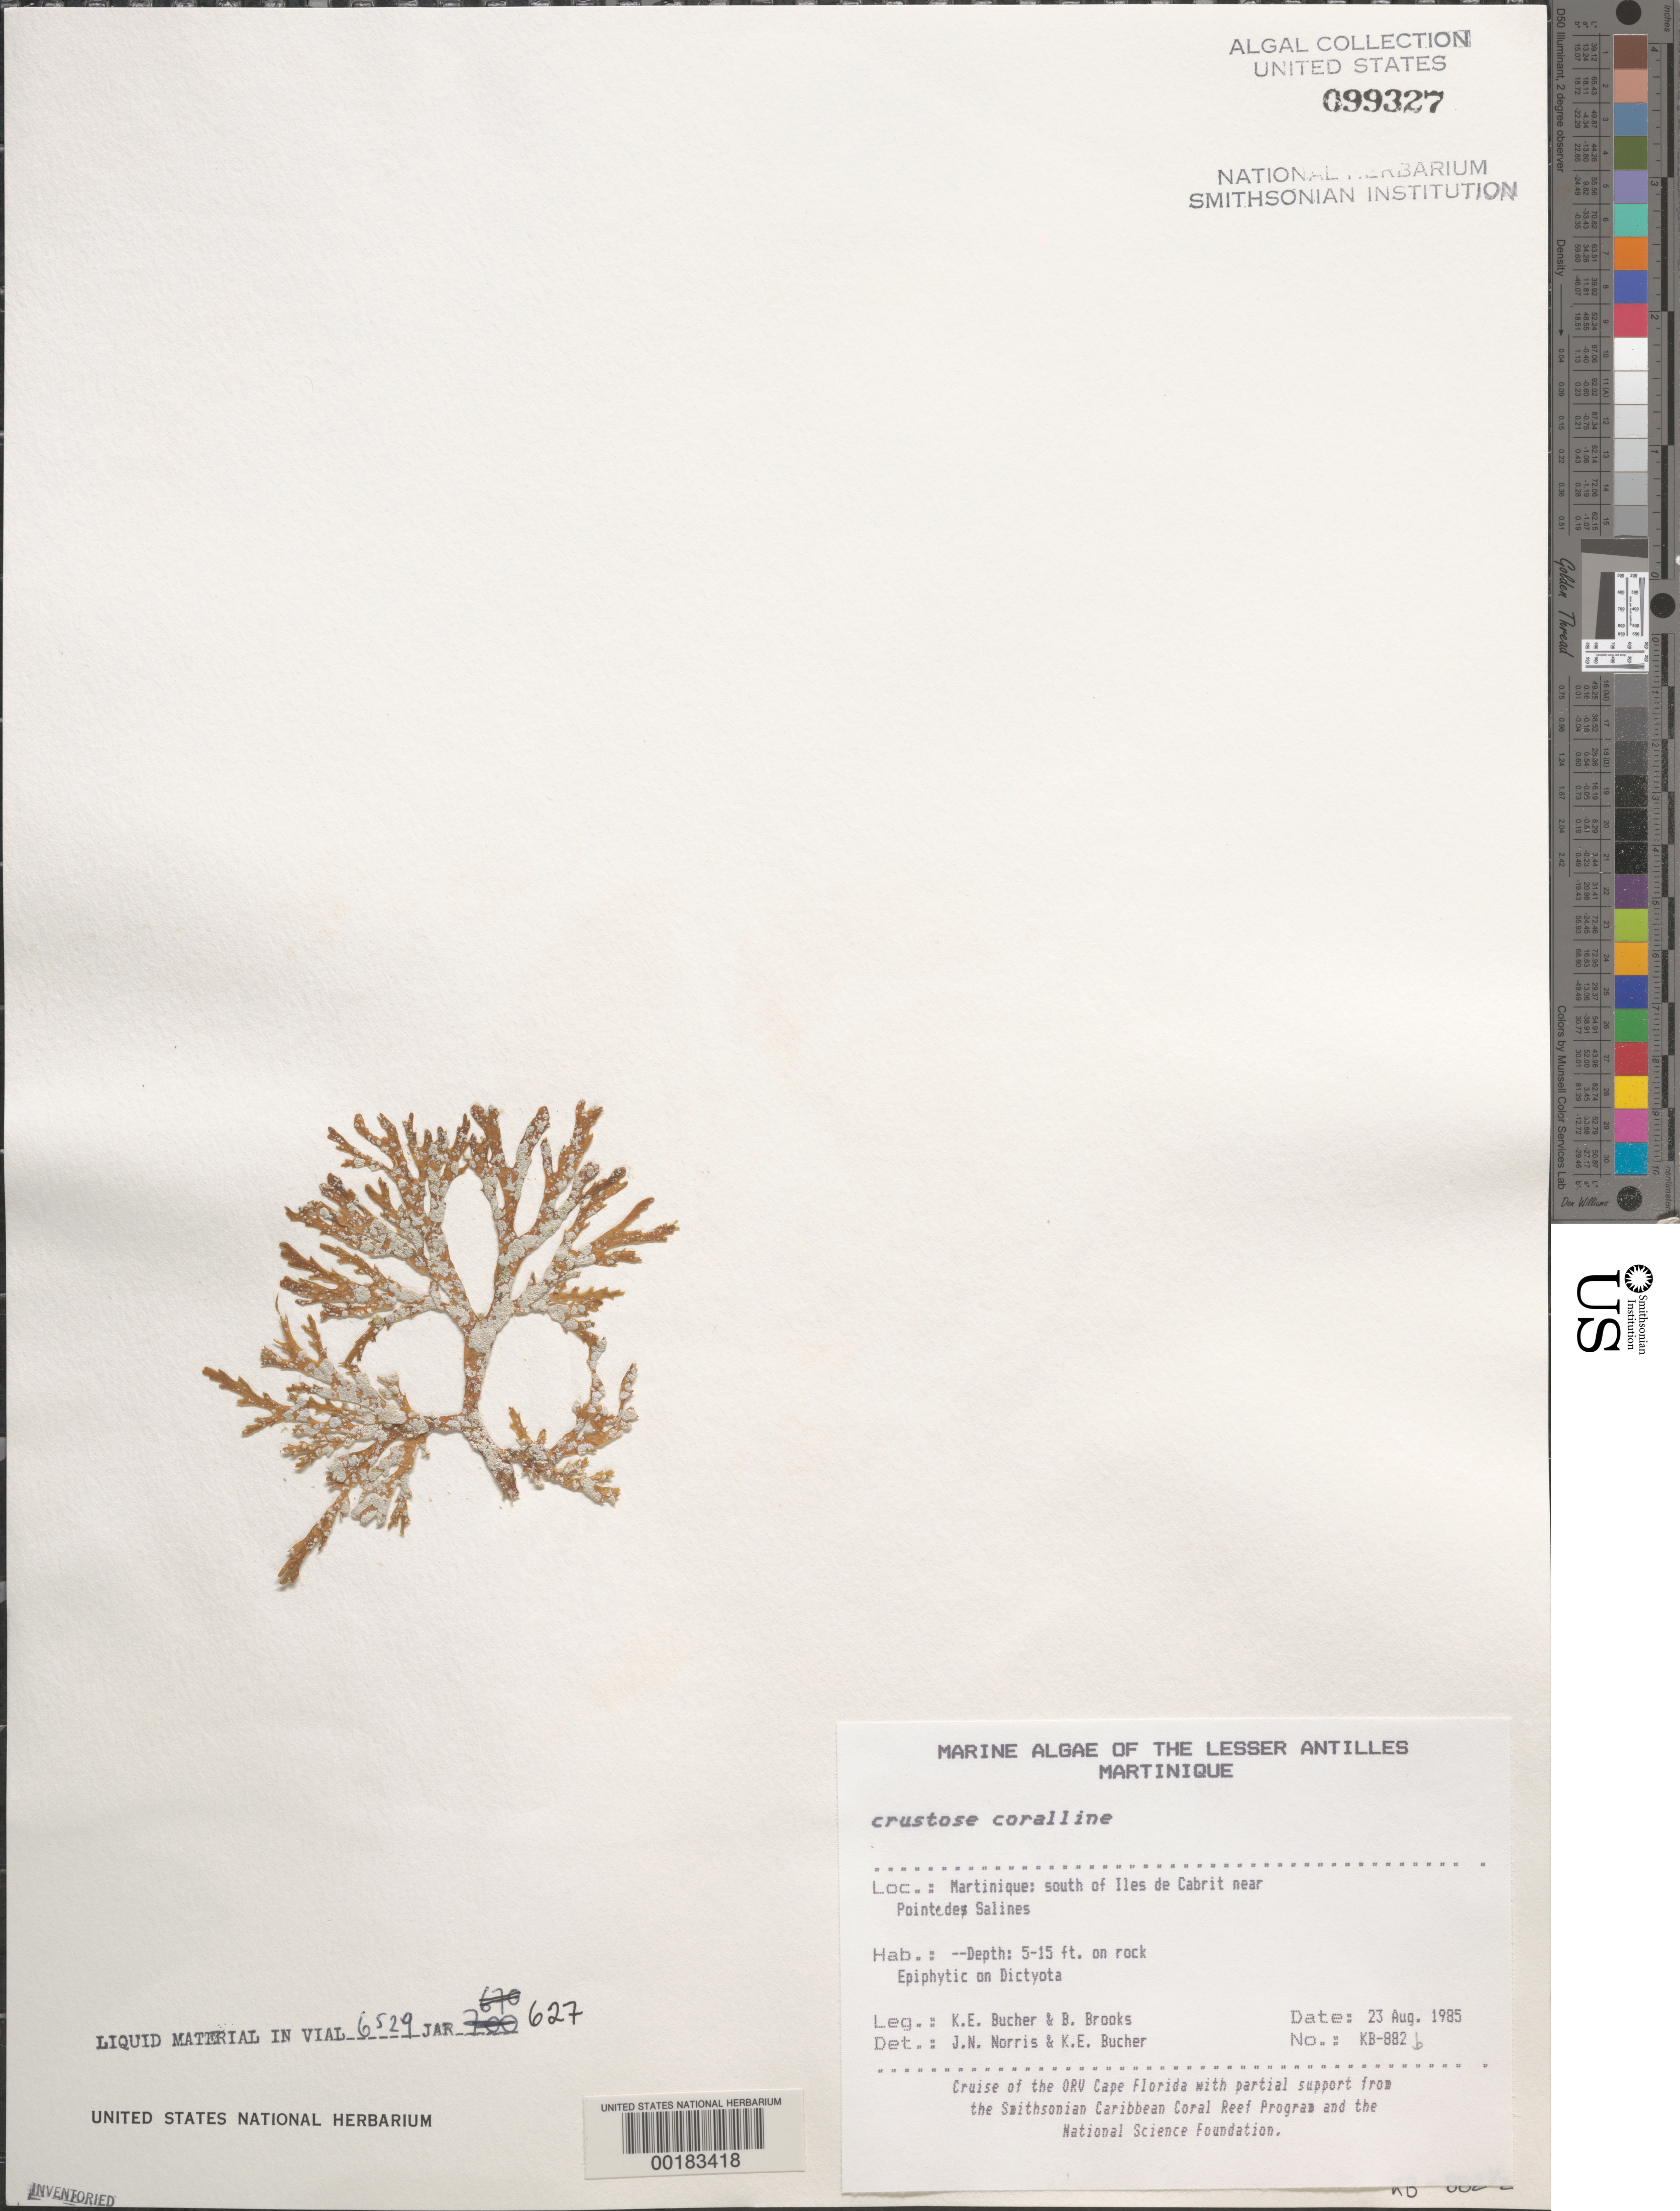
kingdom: Plantae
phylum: Rhodophyta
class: Florideophyceae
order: Corallinales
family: Corallinaceae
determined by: Norris, J. N.; Bucher, K. E.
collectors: K. E. Bucher & B. Brooks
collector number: Kb-882b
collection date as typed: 23 Aug 1985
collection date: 1985-08-23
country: Martinique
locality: South of Iles de Cabrit, near Pointe de Salines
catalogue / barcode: US 99327